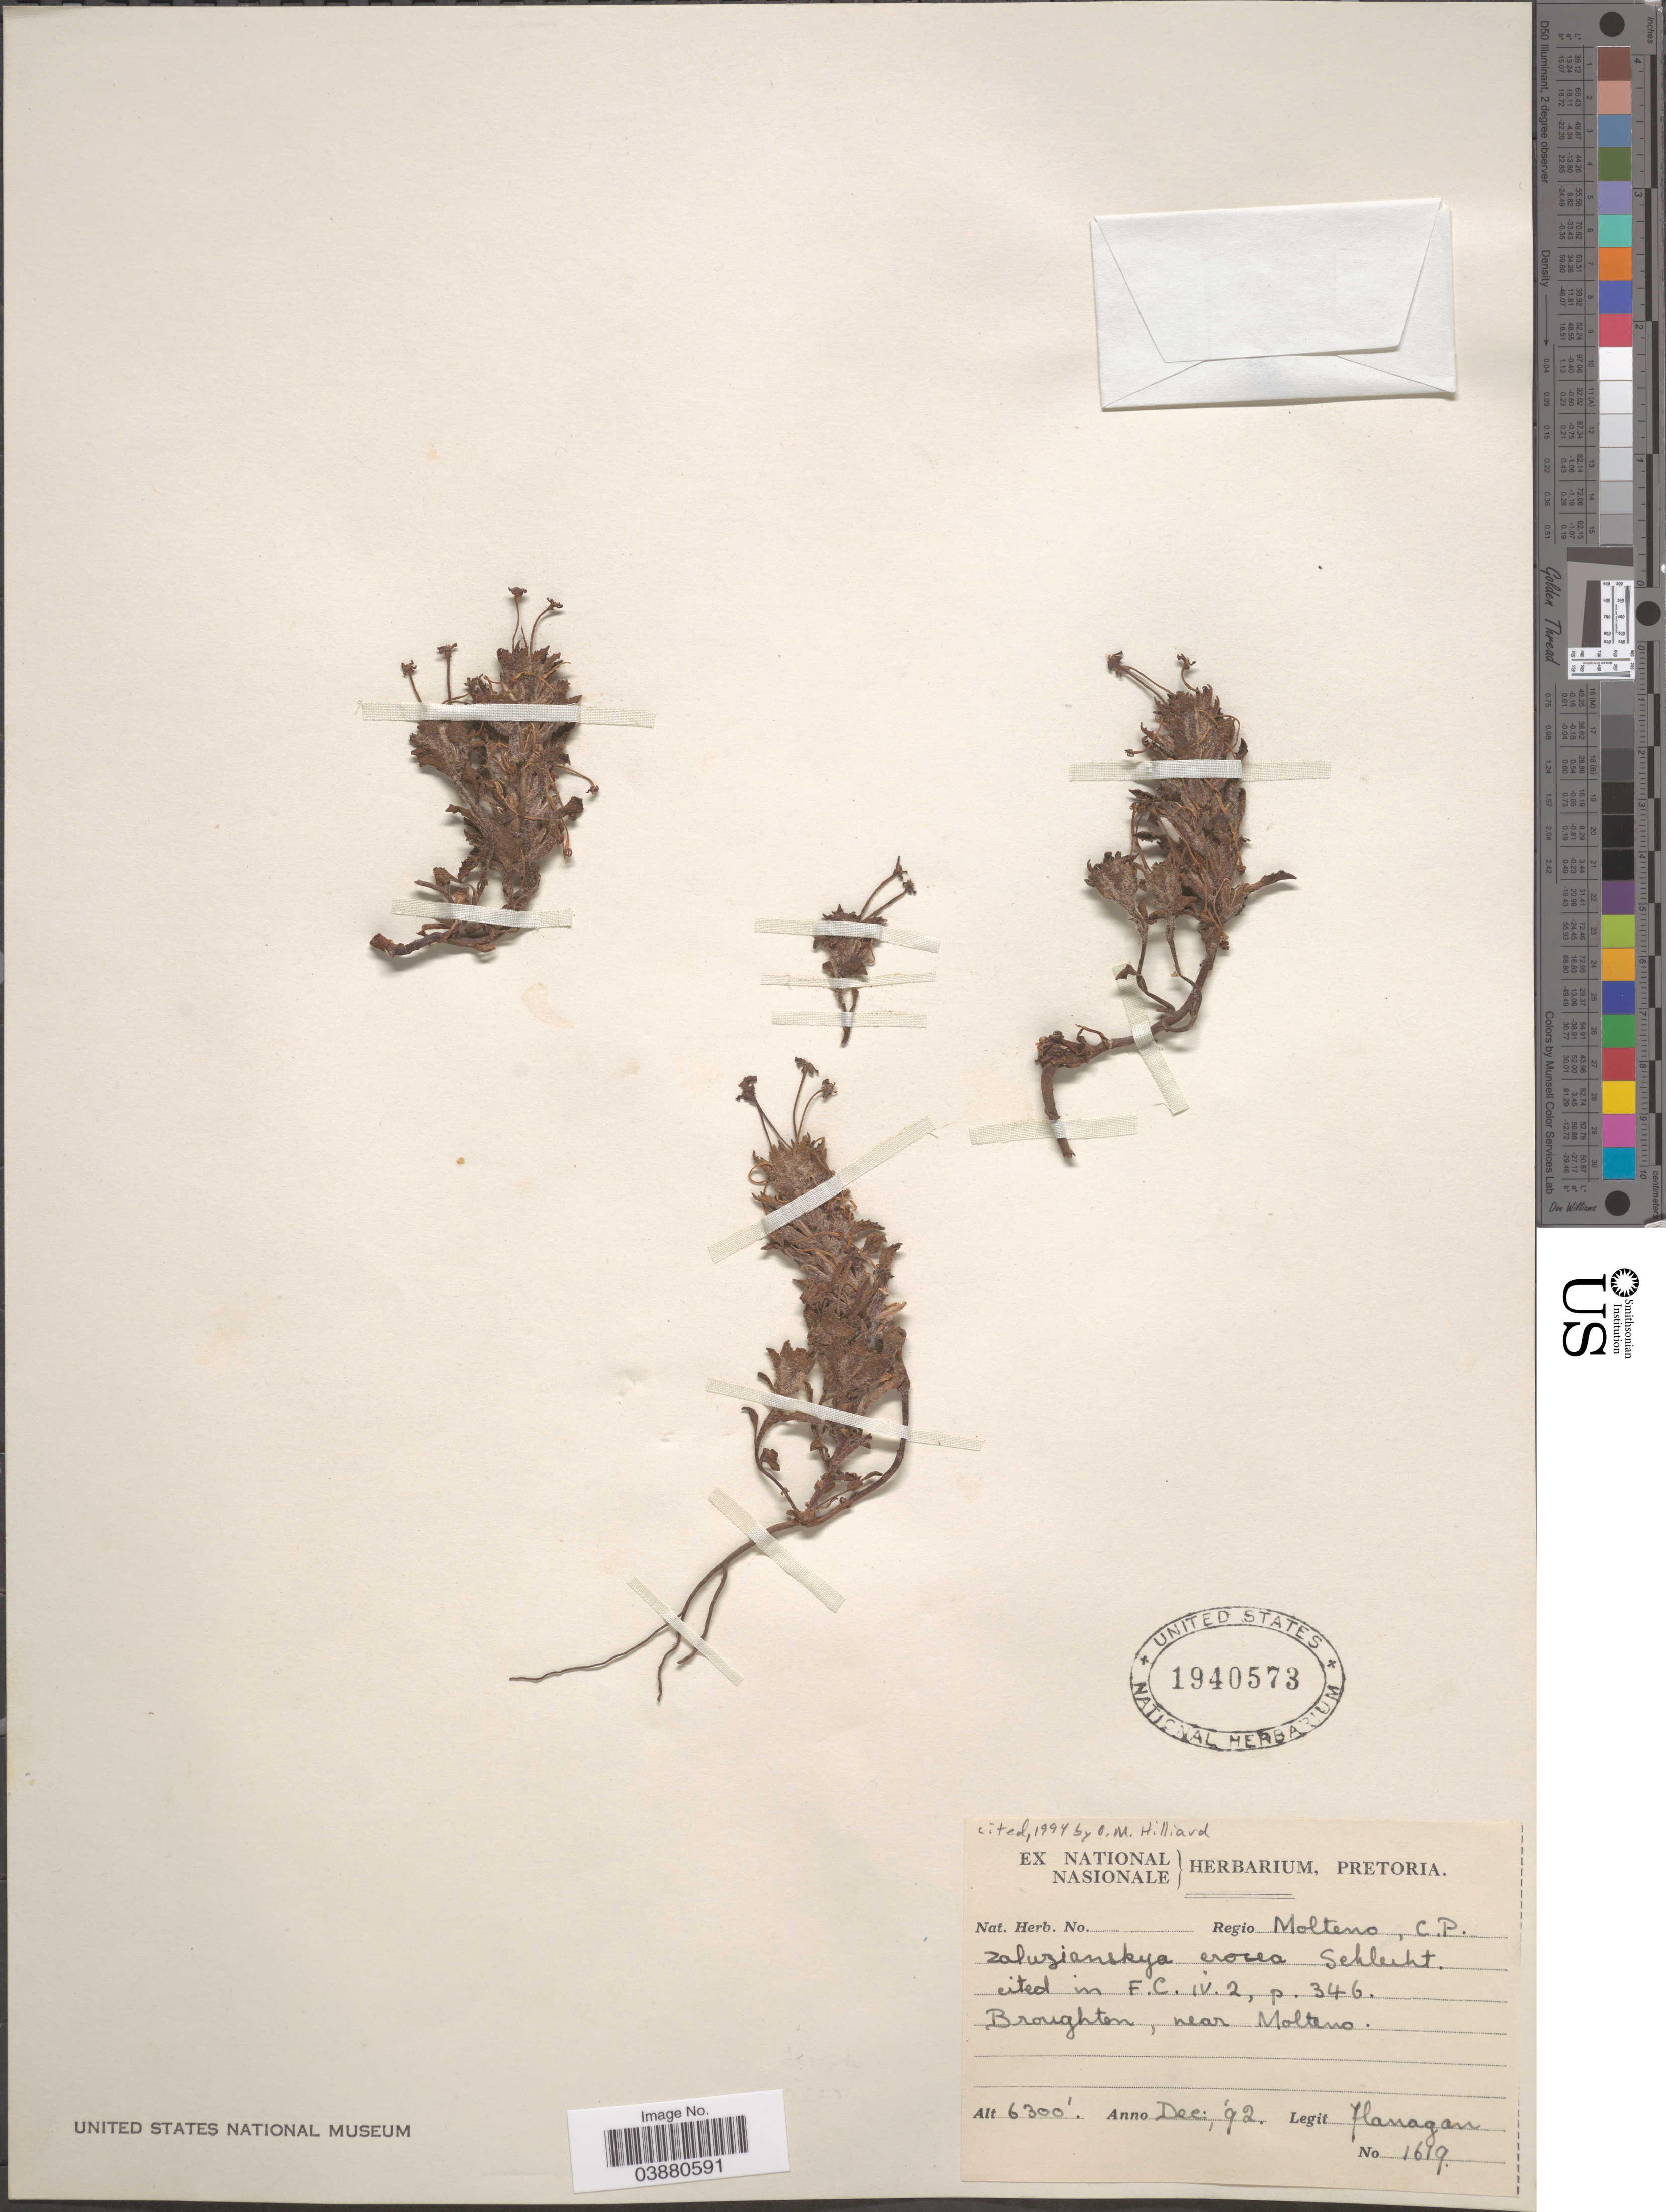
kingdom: Plantae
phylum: Tracheophyta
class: Magnoliopsida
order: Lamiales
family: Scrophulariaceae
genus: Zaluzianskya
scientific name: Zaluzianskya crocea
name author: Schltr.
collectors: -. Flanagan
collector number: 1619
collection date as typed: Transcribed d/m/y: /12/92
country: South Africa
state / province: Eastern Cape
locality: Regio Molteno, C. P. Broughton, near Molteno.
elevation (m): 1920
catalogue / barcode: US 1940573